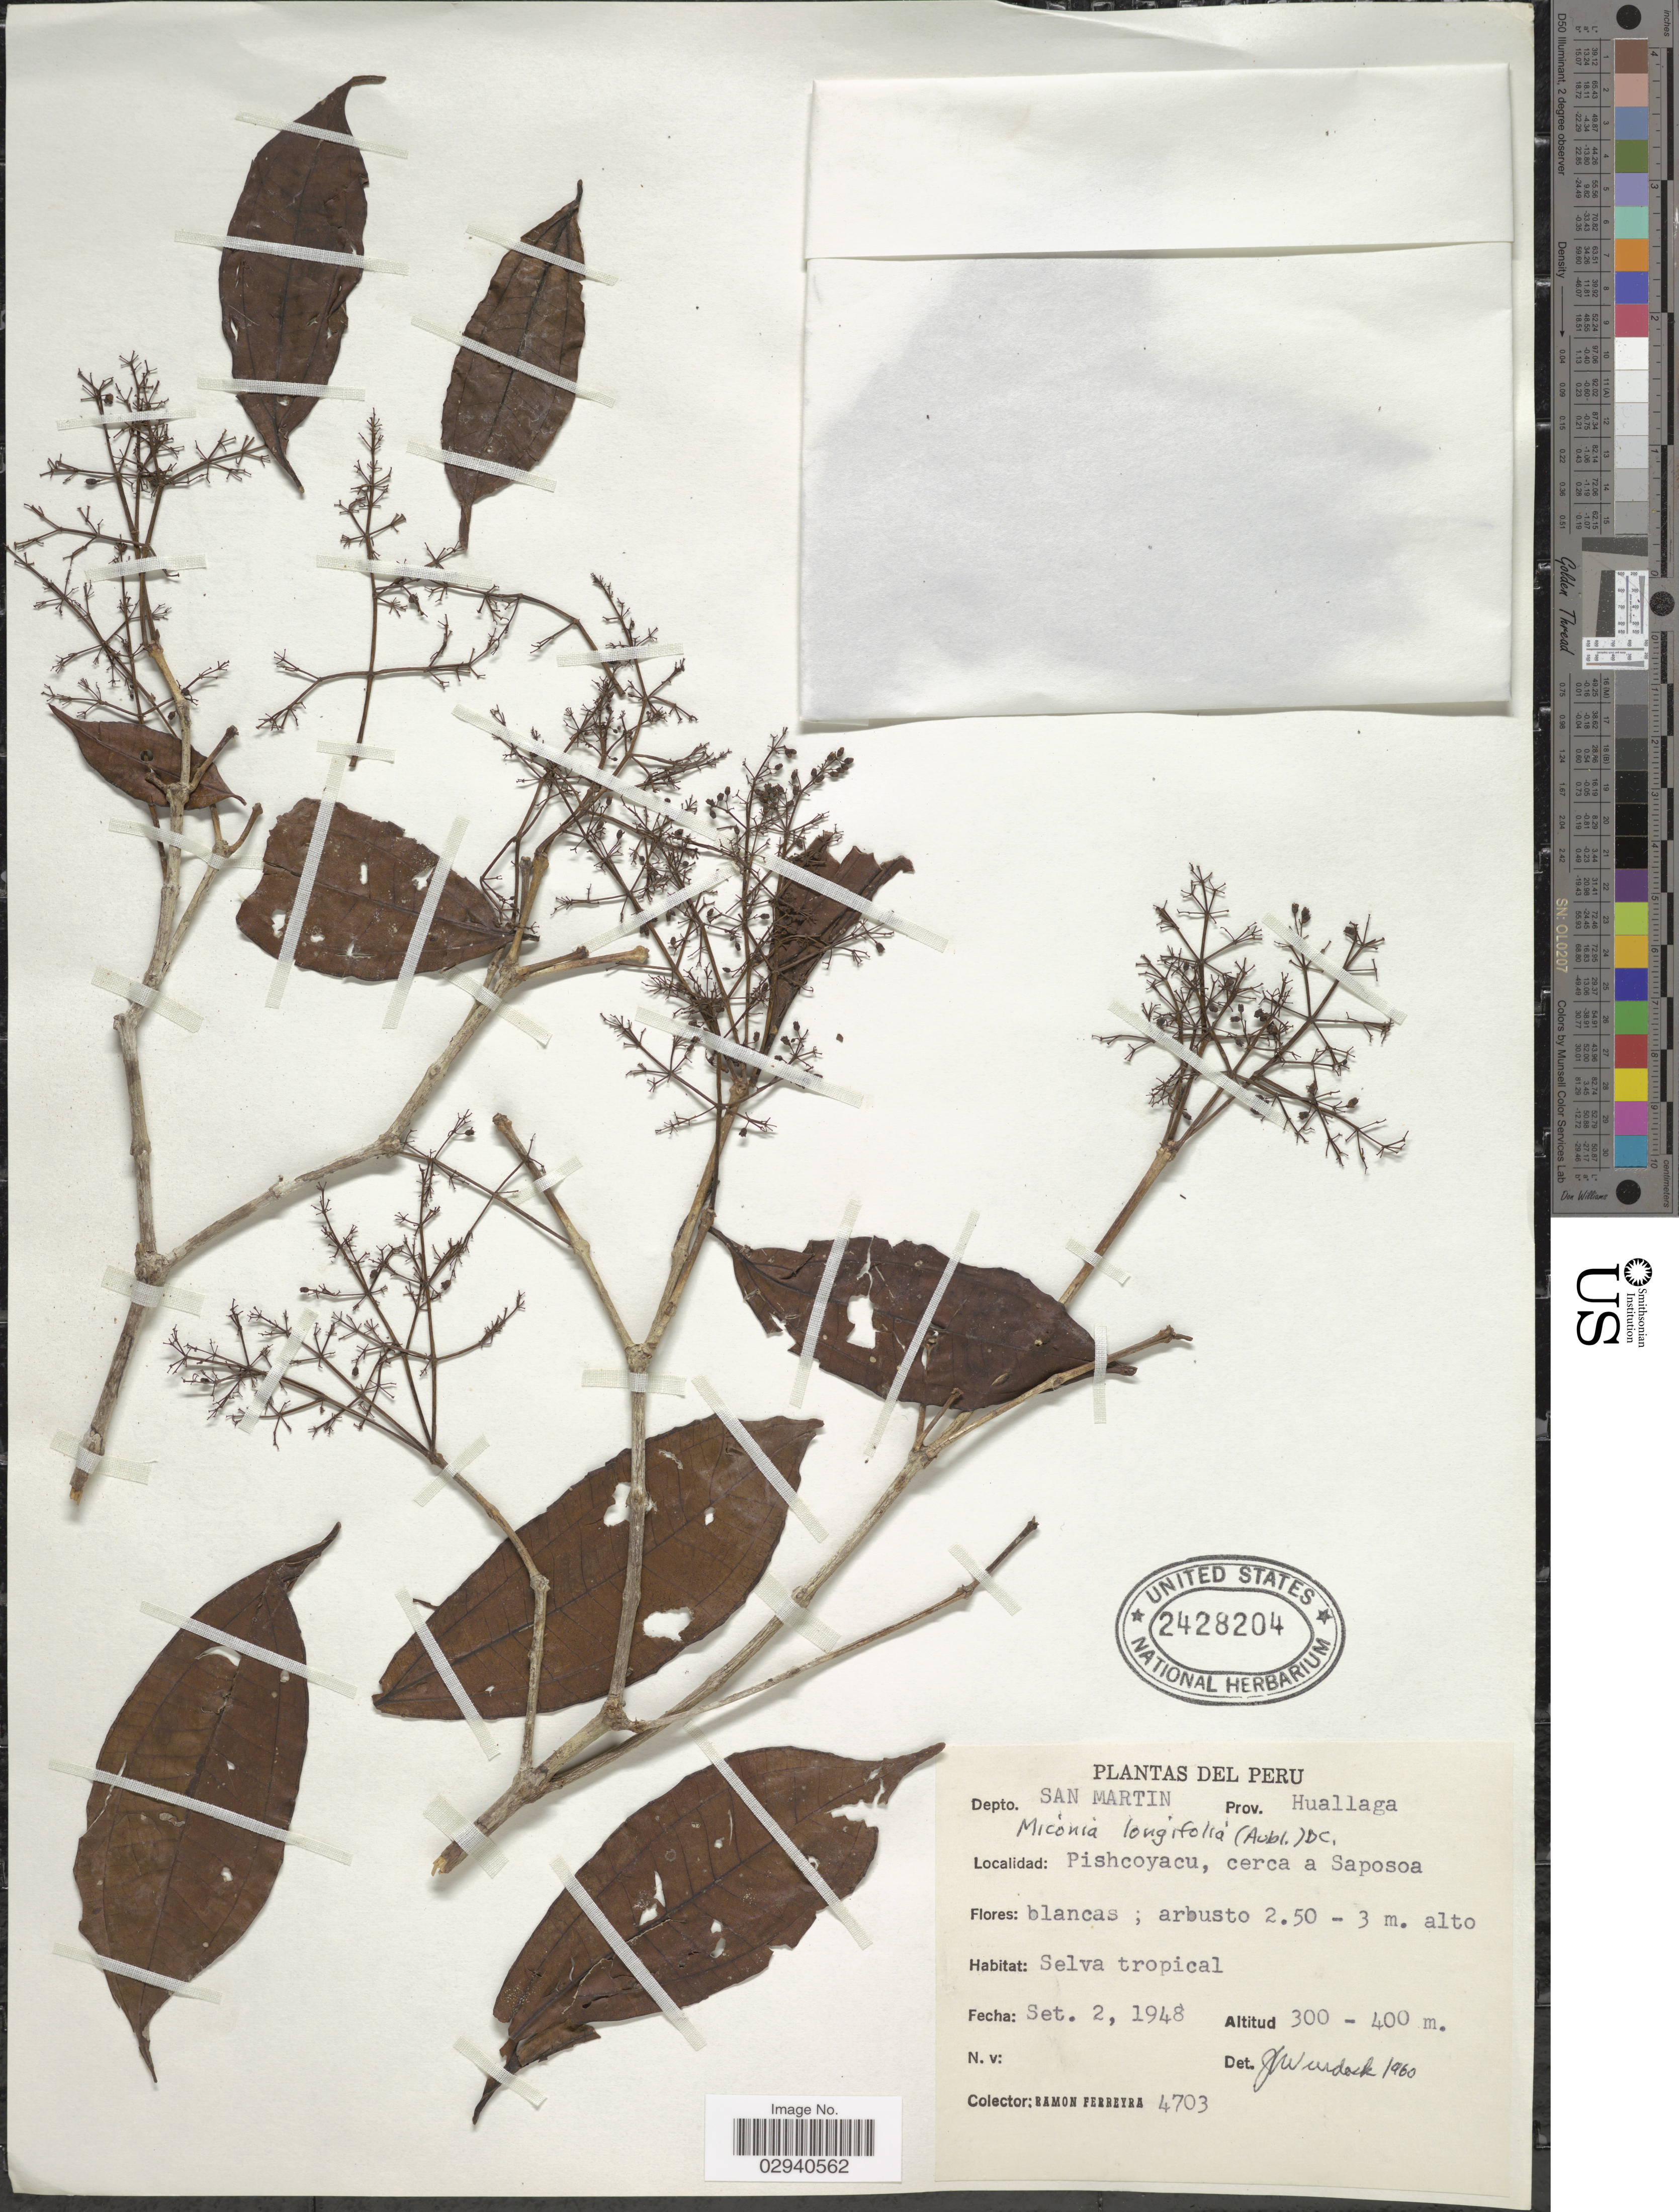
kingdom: Plantae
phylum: Tracheophyta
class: Magnoliopsida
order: Myrtales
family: Melastomataceae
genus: Miconia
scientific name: Miconia longifolia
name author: (Aubl.) DC.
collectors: R. A. Ferreyra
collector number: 4703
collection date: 1948-09-02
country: Peru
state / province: San Martín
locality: Depto. San Martin. Prov. Huallaga. Pishcoyacu, cerca a Saposoa.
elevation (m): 300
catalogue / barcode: US 2428204